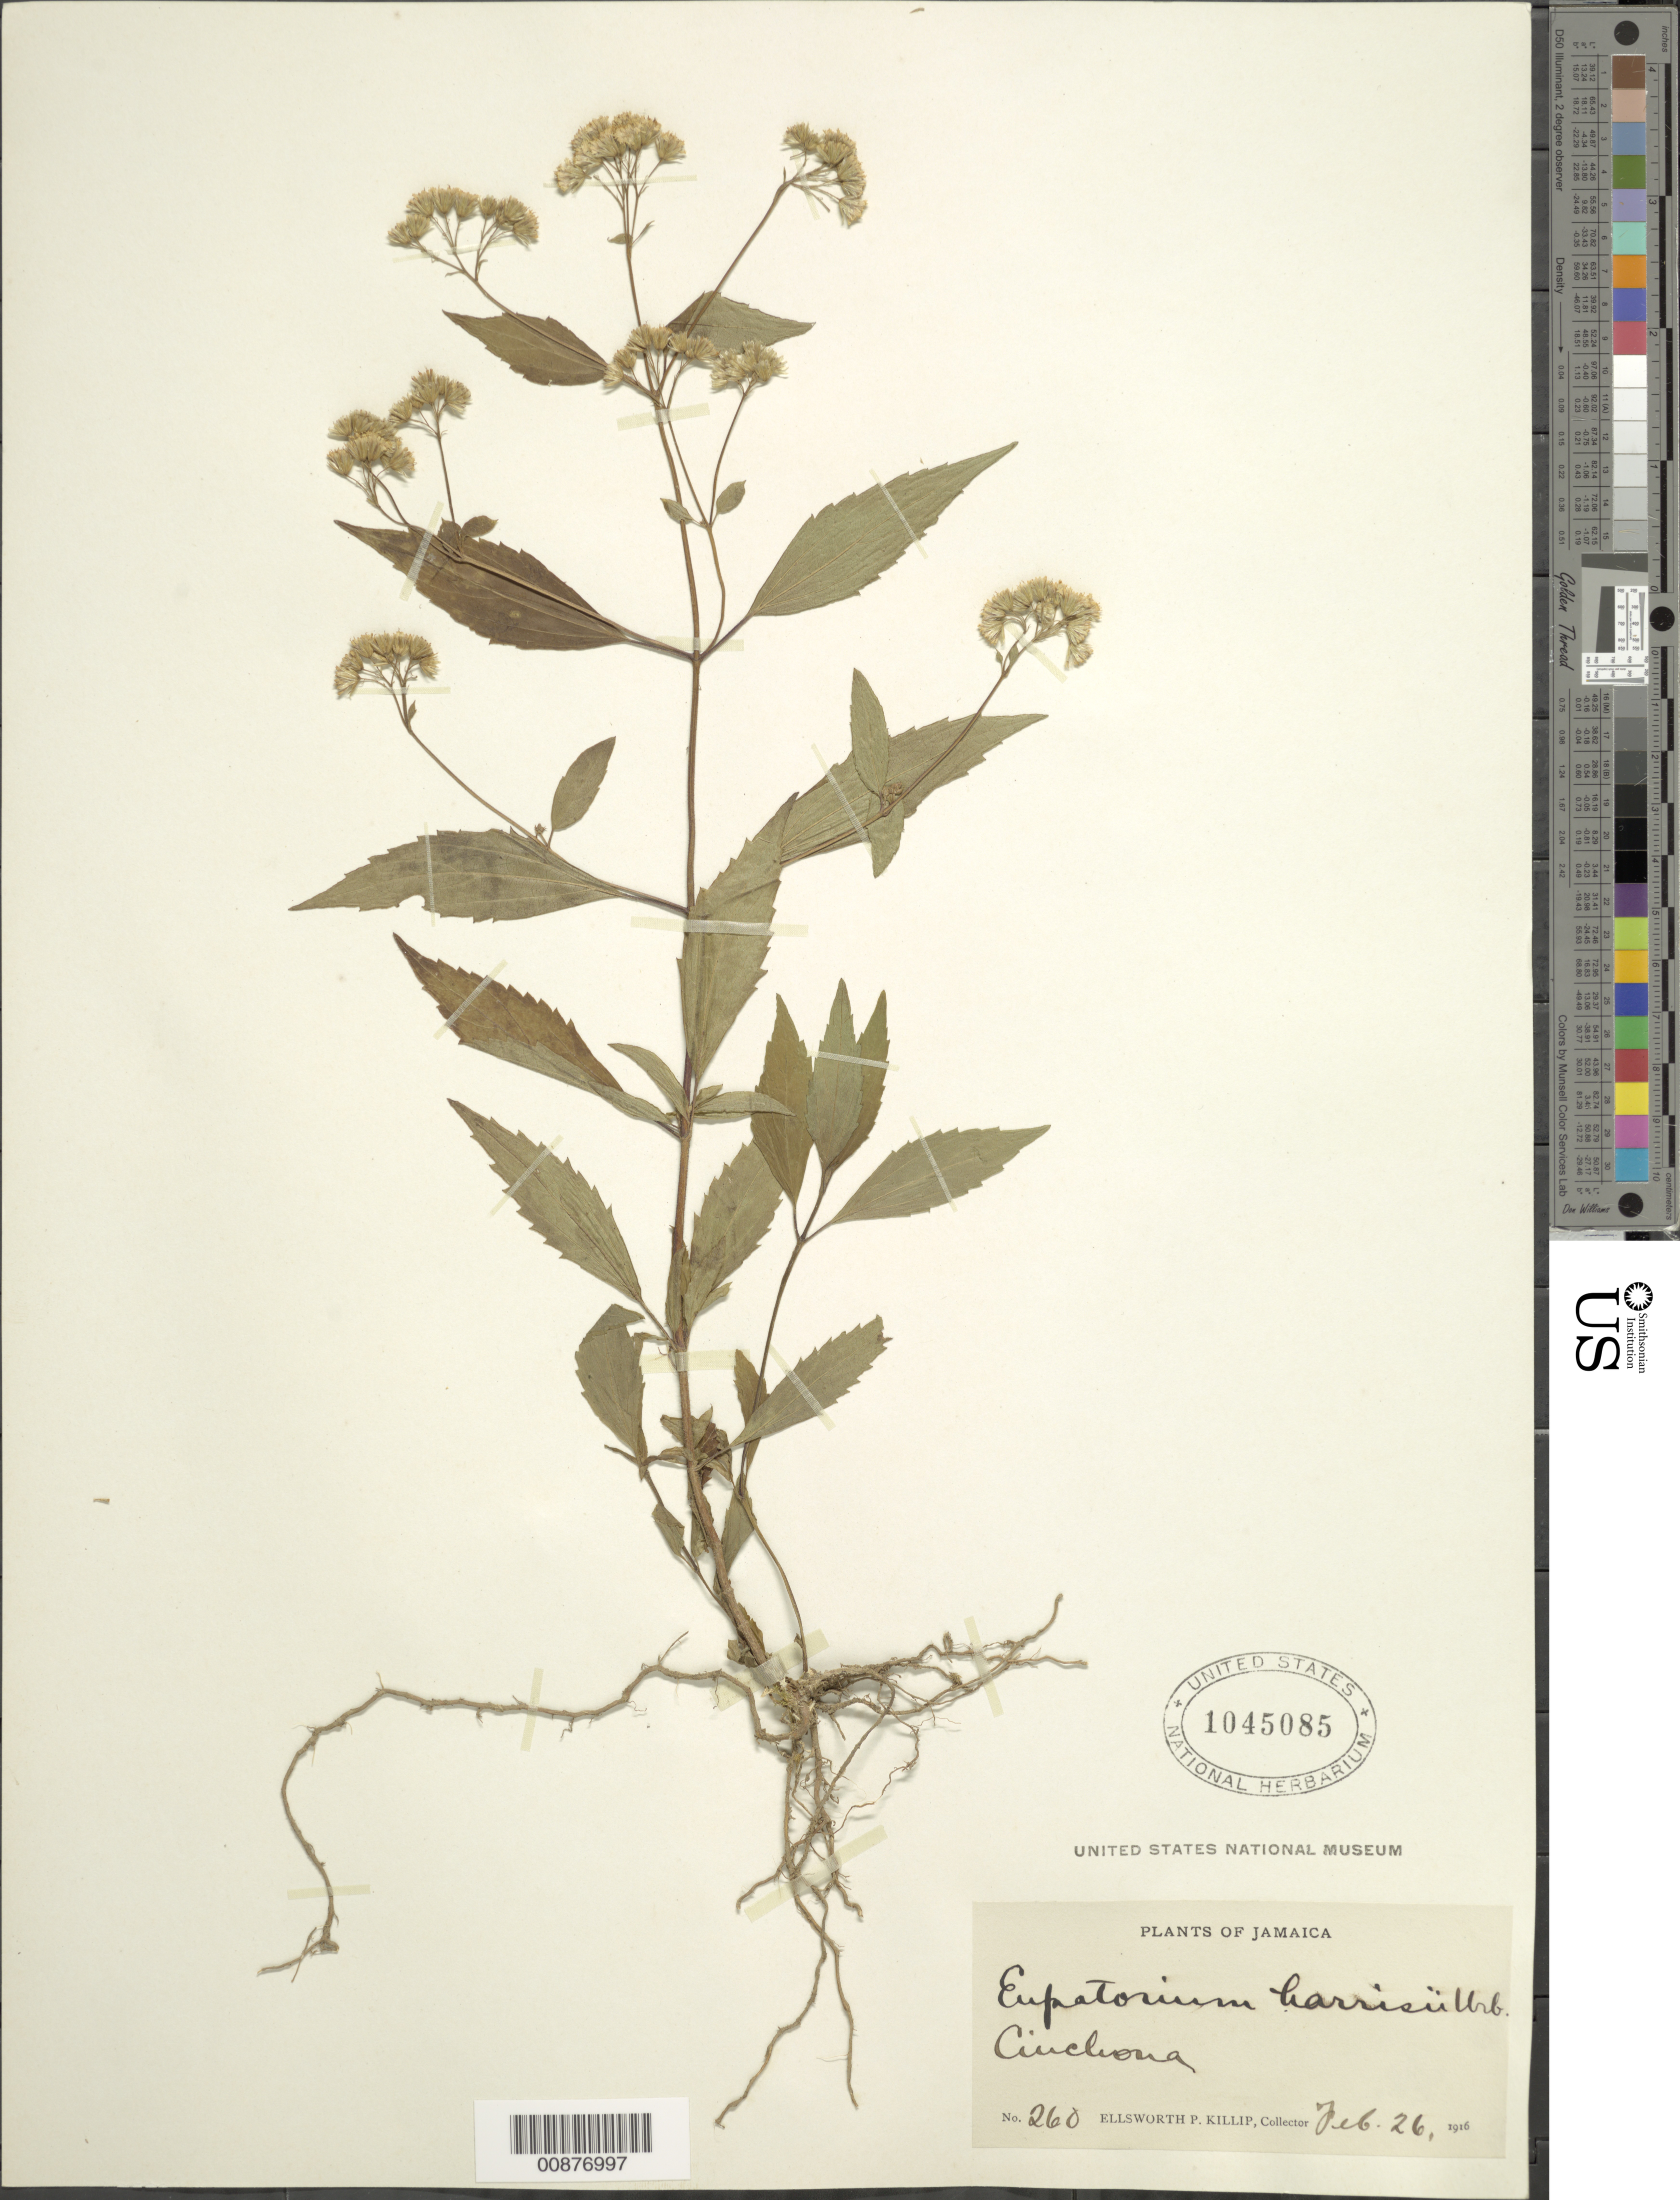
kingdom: Plantae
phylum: Tracheophyta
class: Magnoliopsida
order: Asterales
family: Asteraceae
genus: Ageratina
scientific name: Ageratina riparia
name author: (Regel) R.M. King & H. Rob.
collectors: E. P. Killip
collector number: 260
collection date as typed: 26 Feb 1916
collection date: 1916-02-26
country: Jamaica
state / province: Saint Andrew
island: Jamaica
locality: Cinchona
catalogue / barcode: US 1045085